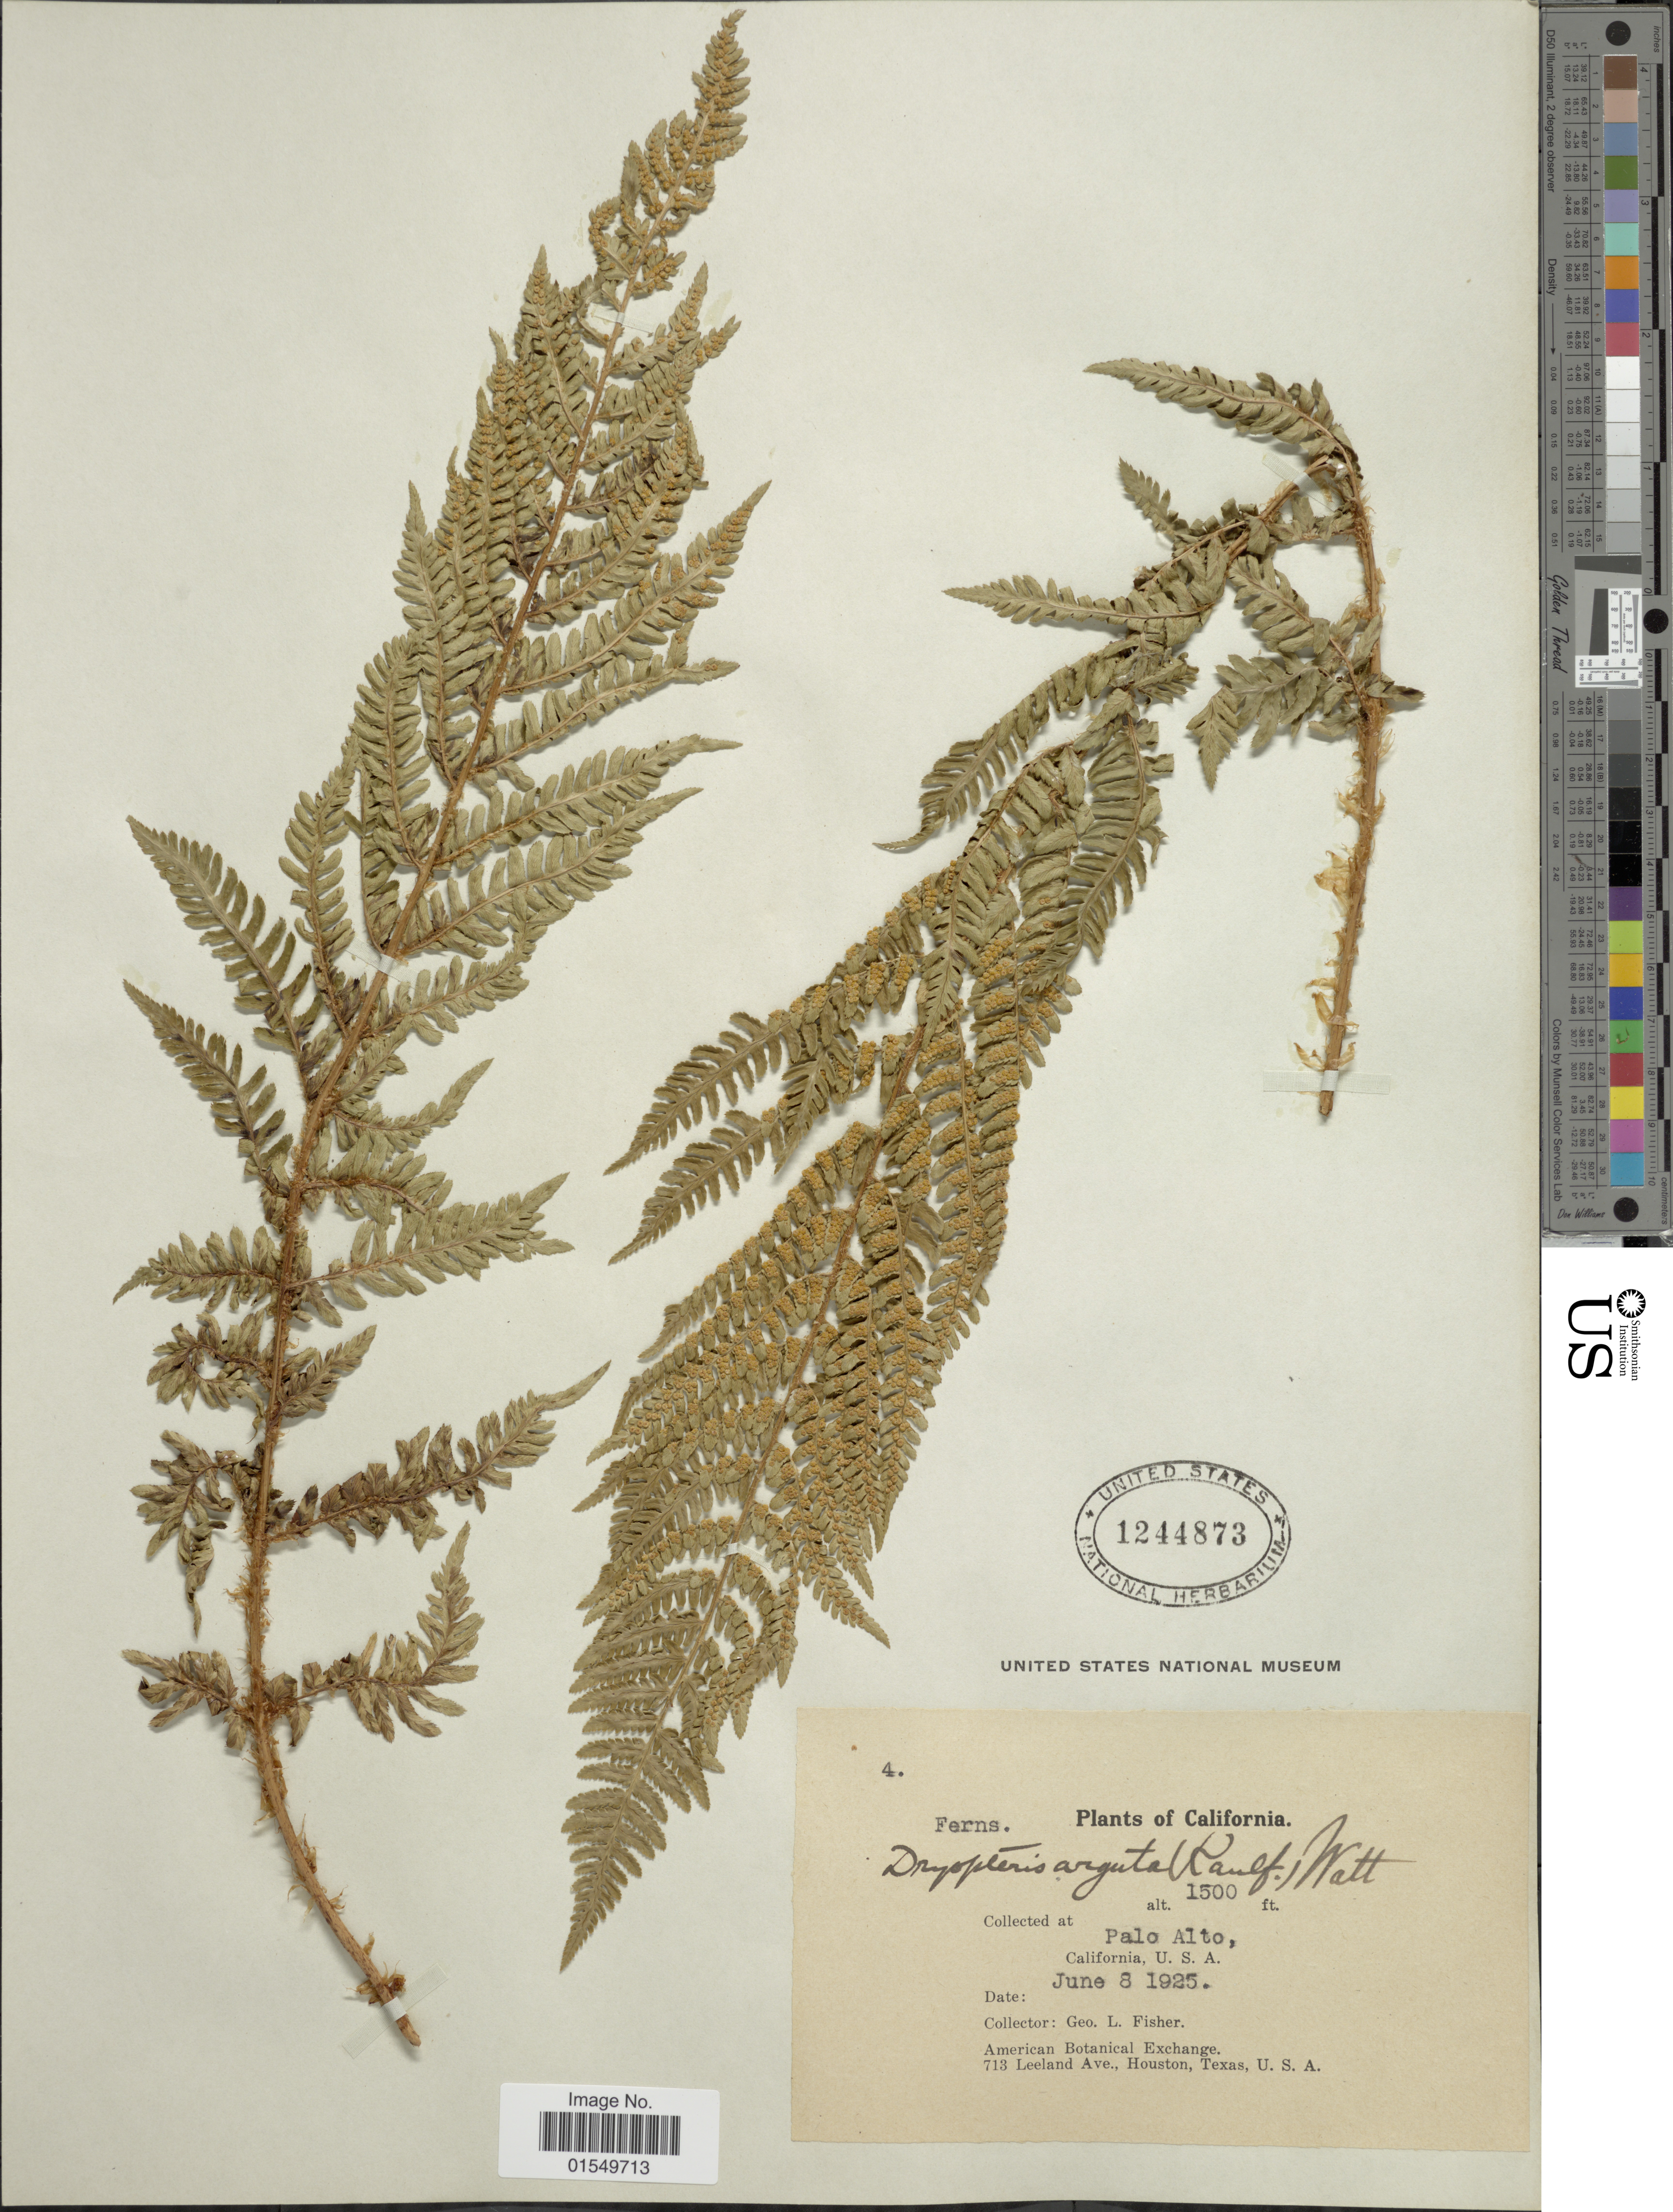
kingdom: Plantae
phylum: Tracheophyta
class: Polypodiopsida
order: Polypodiales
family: Dryopteridaceae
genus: Dryopteris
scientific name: Dryopteris arguta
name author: (Kaulf.) Maxon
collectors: G. L. Fisher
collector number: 4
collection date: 1925-06-08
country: United States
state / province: California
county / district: Santa Clara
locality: Palo Alto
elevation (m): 457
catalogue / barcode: US 1244873